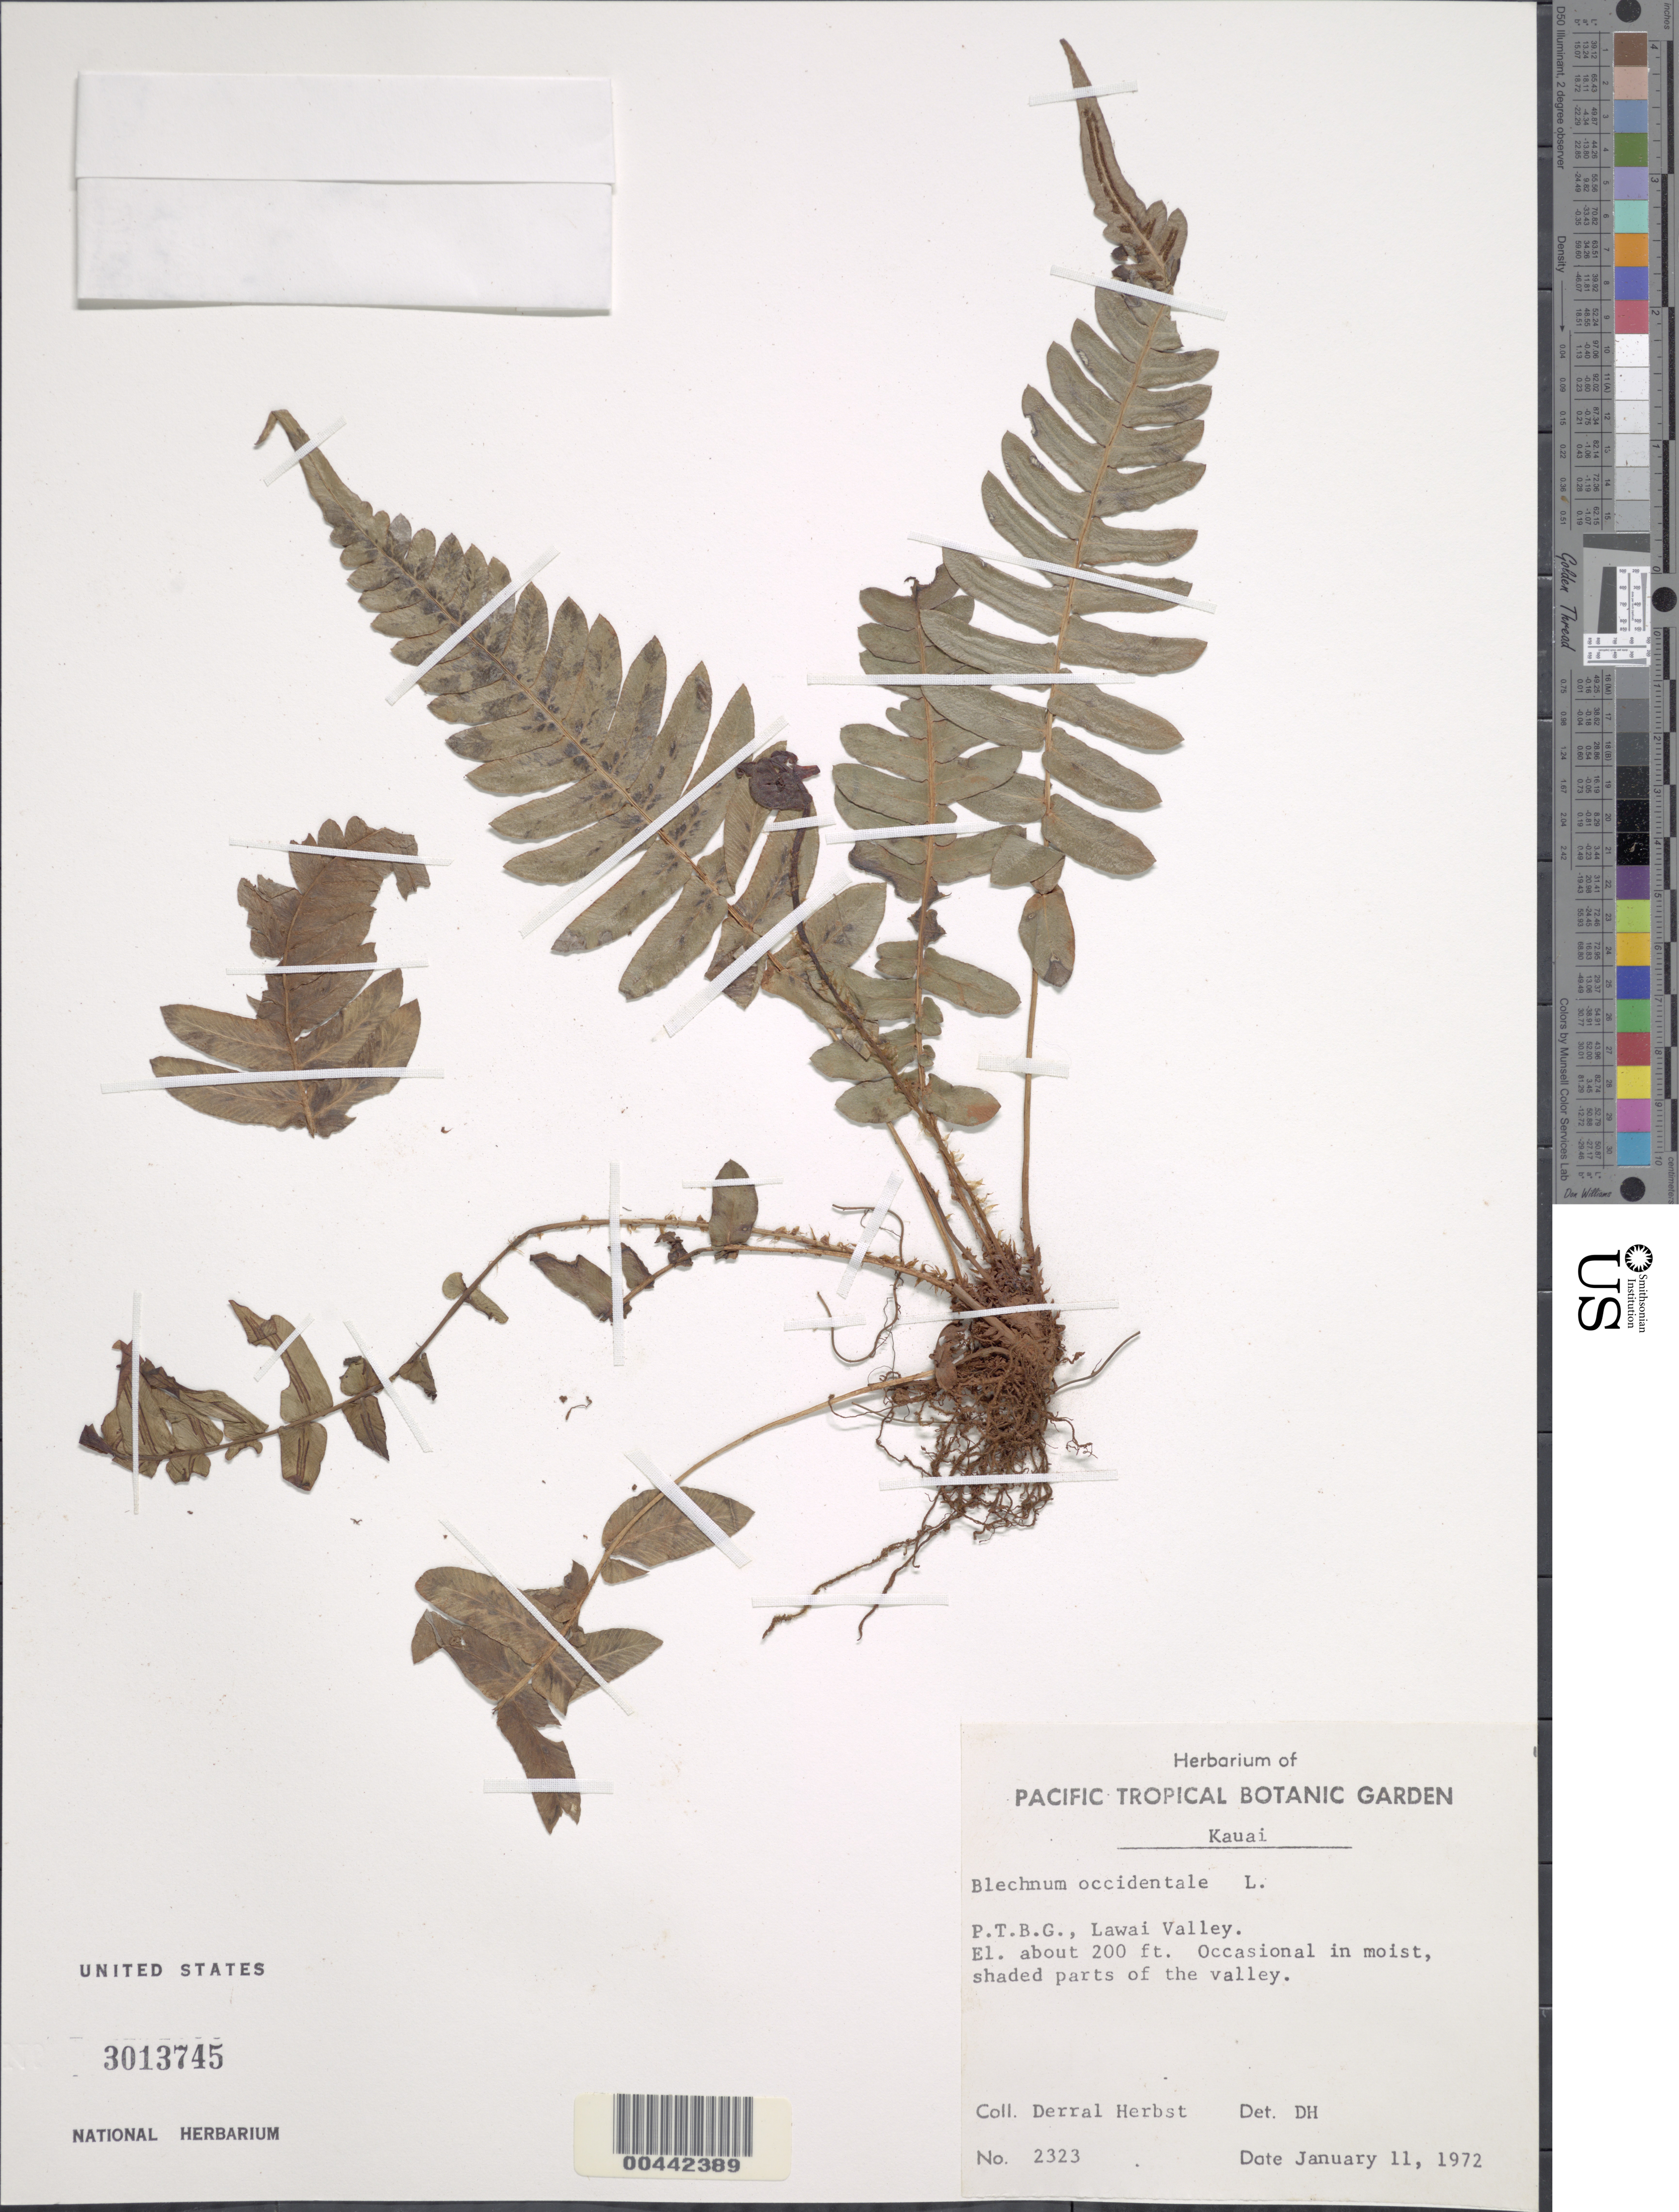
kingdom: Plantae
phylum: Tracheophyta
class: Polypodiopsida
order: Polypodiales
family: Blechnaceae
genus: Blechnum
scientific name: Blechnum appendiculatum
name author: Willd.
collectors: D. R. Herbst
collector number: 2323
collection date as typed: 11 Jan 1972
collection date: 1972-01-11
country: United States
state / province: Hawaii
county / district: Kauai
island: Kaua'i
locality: P.T.B.G., Lawai Valley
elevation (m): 61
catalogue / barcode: US 3013745